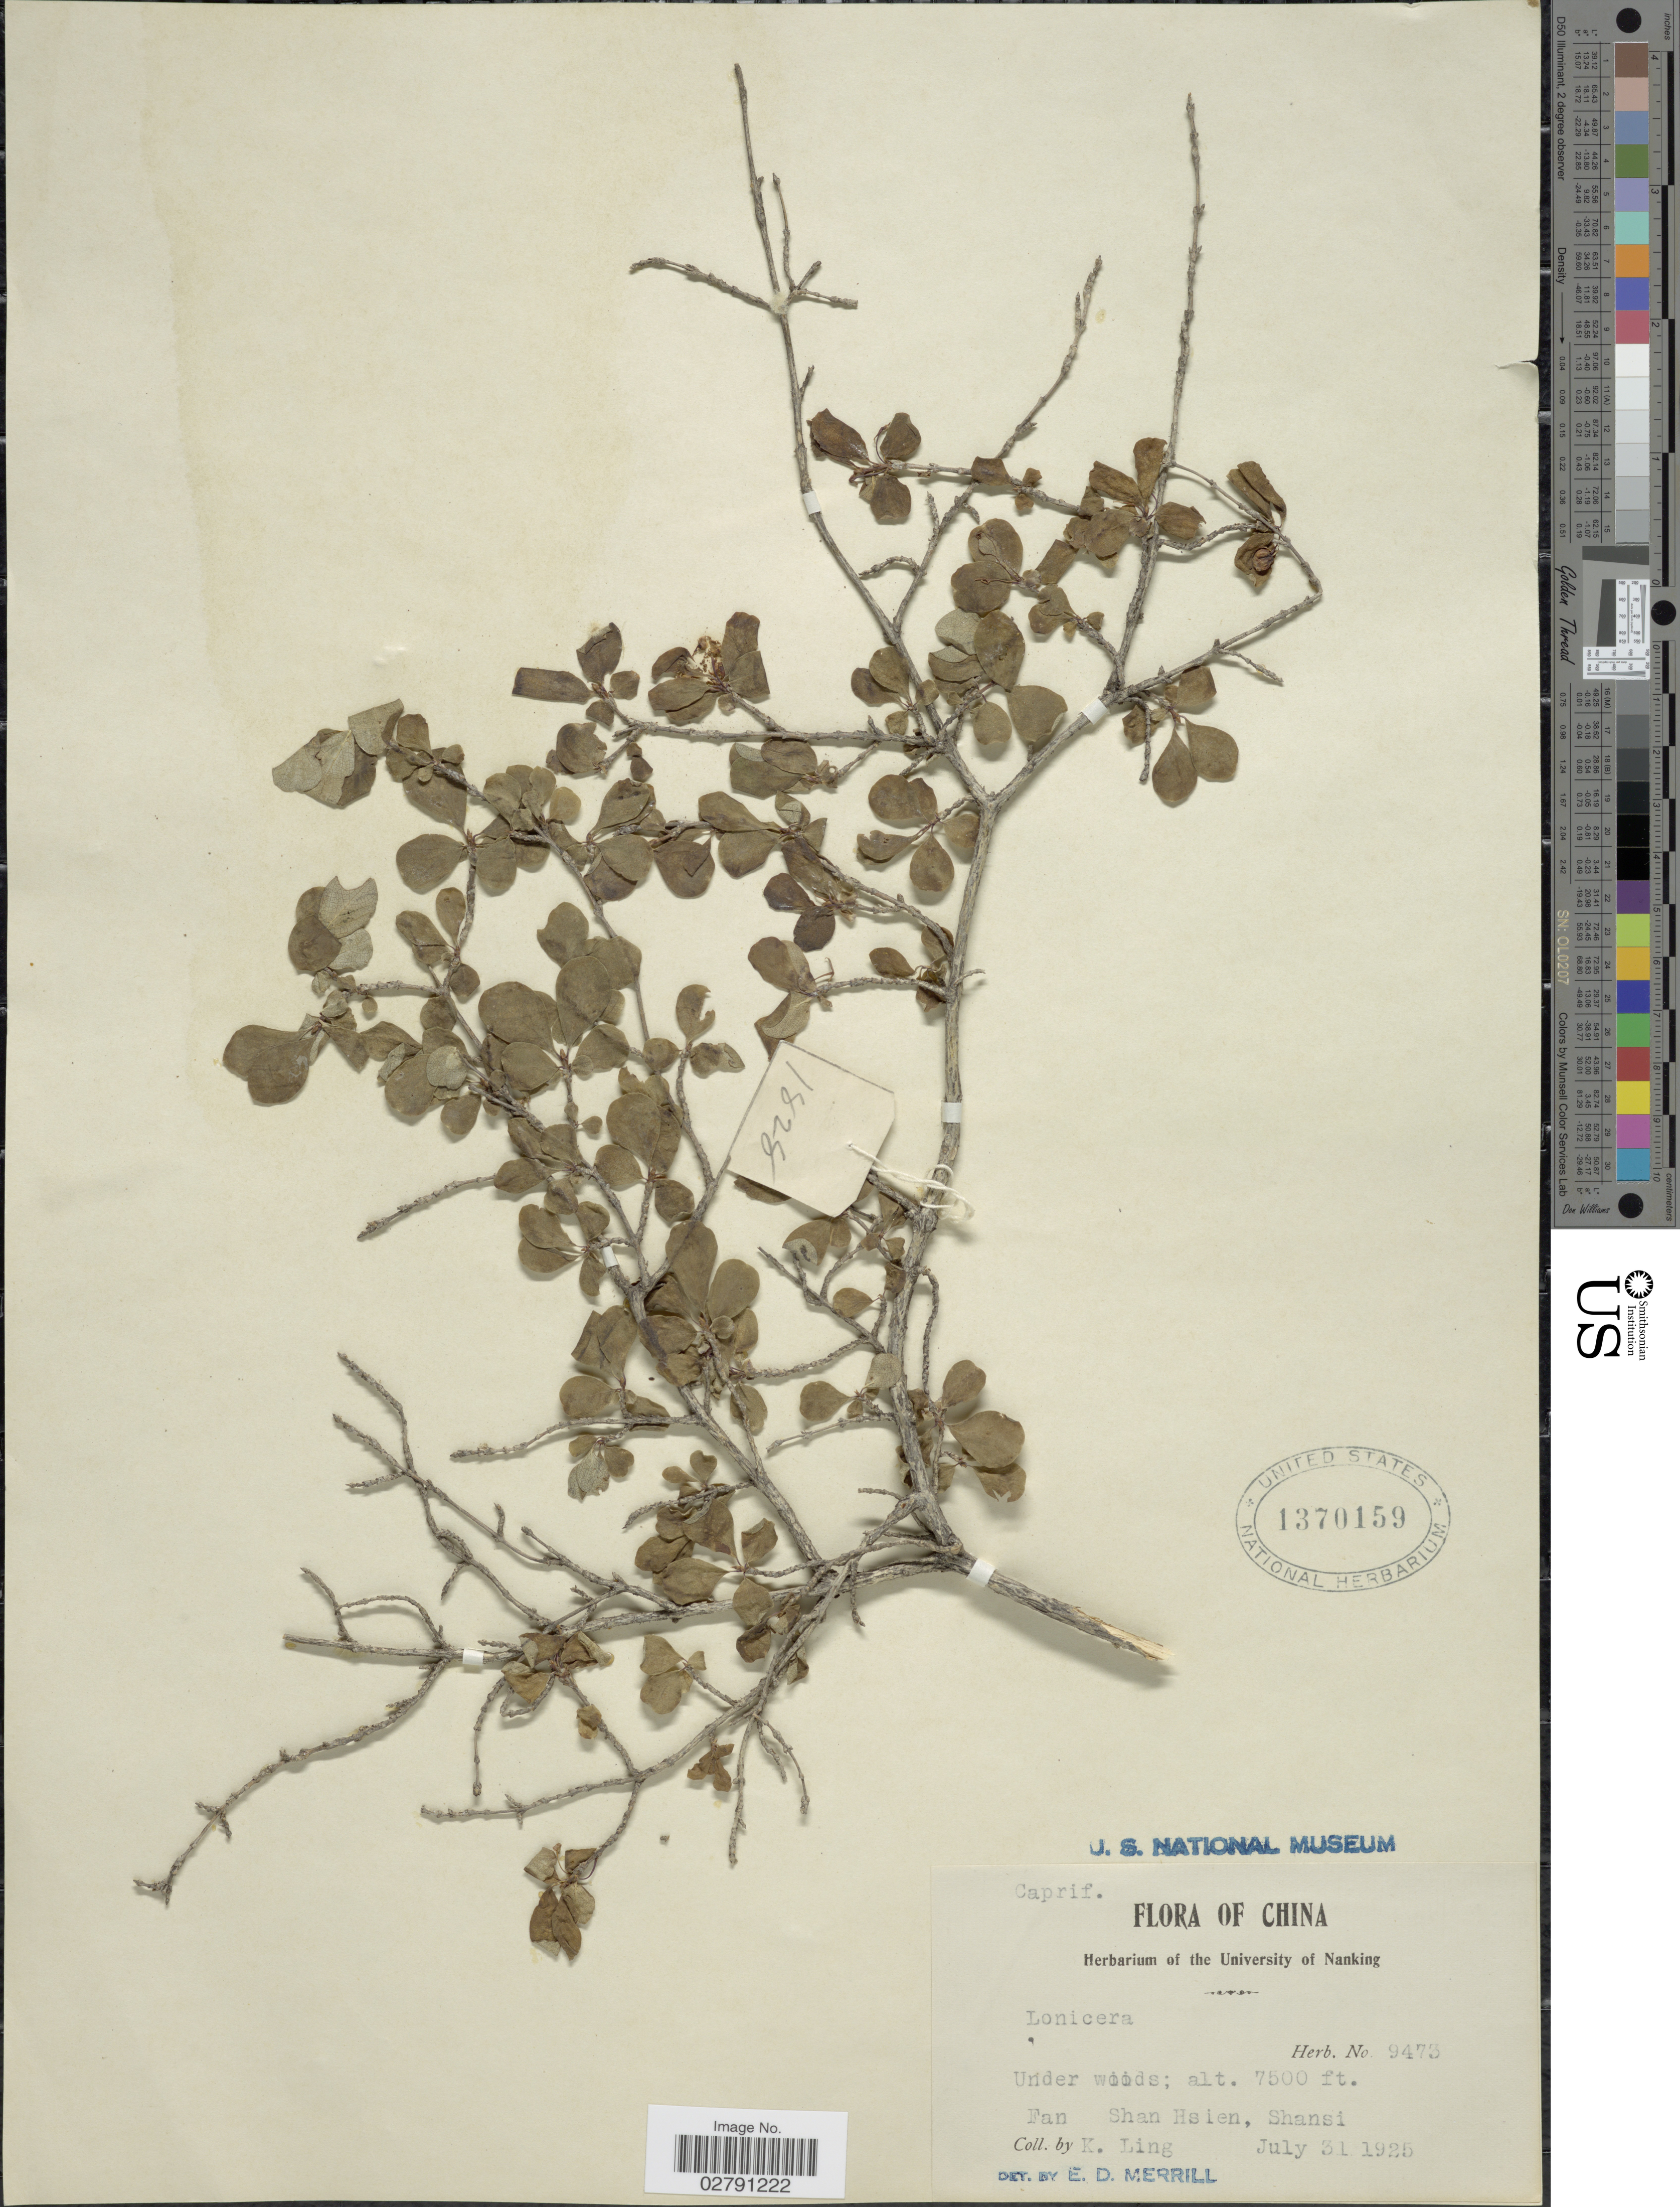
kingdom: Plantae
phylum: Tracheophyta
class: Magnoliopsida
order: Dipsacales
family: Caprifoliaceae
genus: Lonicera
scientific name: Lonicera sp.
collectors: K. Ling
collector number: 9473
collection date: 1925-07-31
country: China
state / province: Shanxi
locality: Fan Shan Hsien, Shansi.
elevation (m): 2286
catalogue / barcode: US 1370159